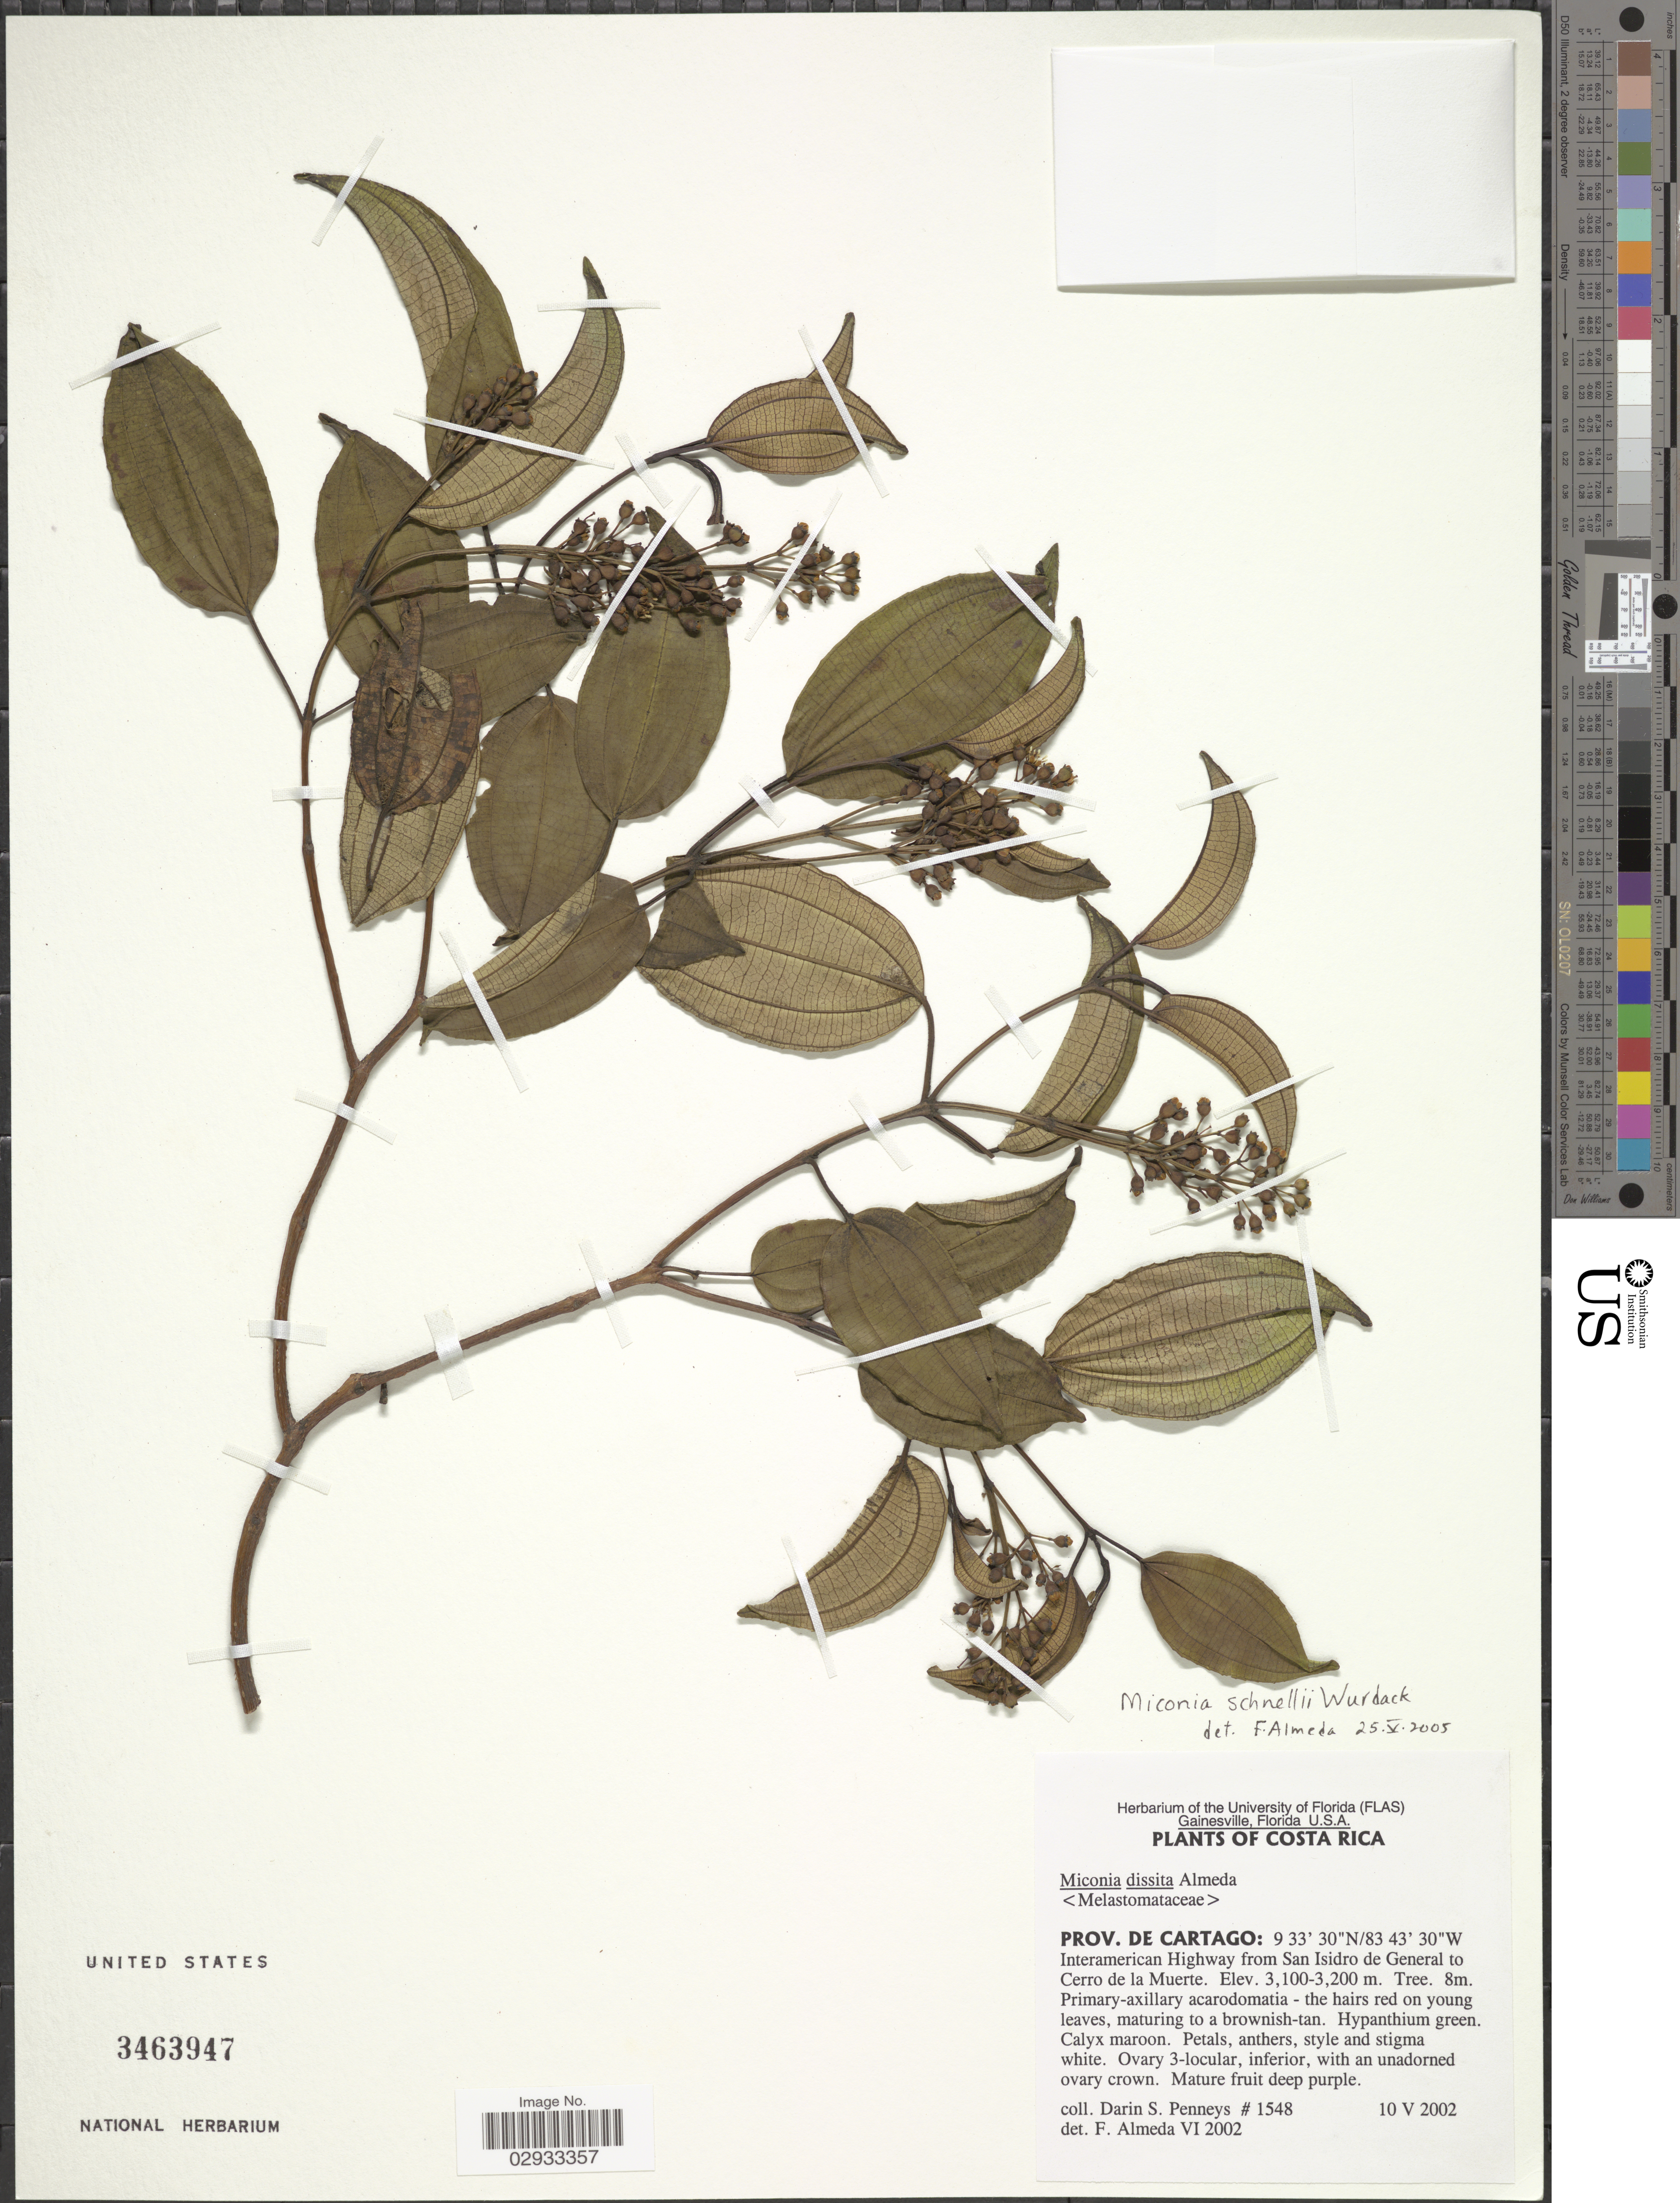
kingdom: Plantae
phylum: Tracheophyta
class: Magnoliopsida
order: Myrtales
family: Melastomataceae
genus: Miconia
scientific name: Miconia schnellii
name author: Wurdack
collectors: D. S. Penneys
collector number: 1548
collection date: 2002-05-10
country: Costa Rica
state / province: Cartago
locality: Interamerican Highway from San Isidro de General to Cerro de la Muerte.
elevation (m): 3100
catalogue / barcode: US 3463947